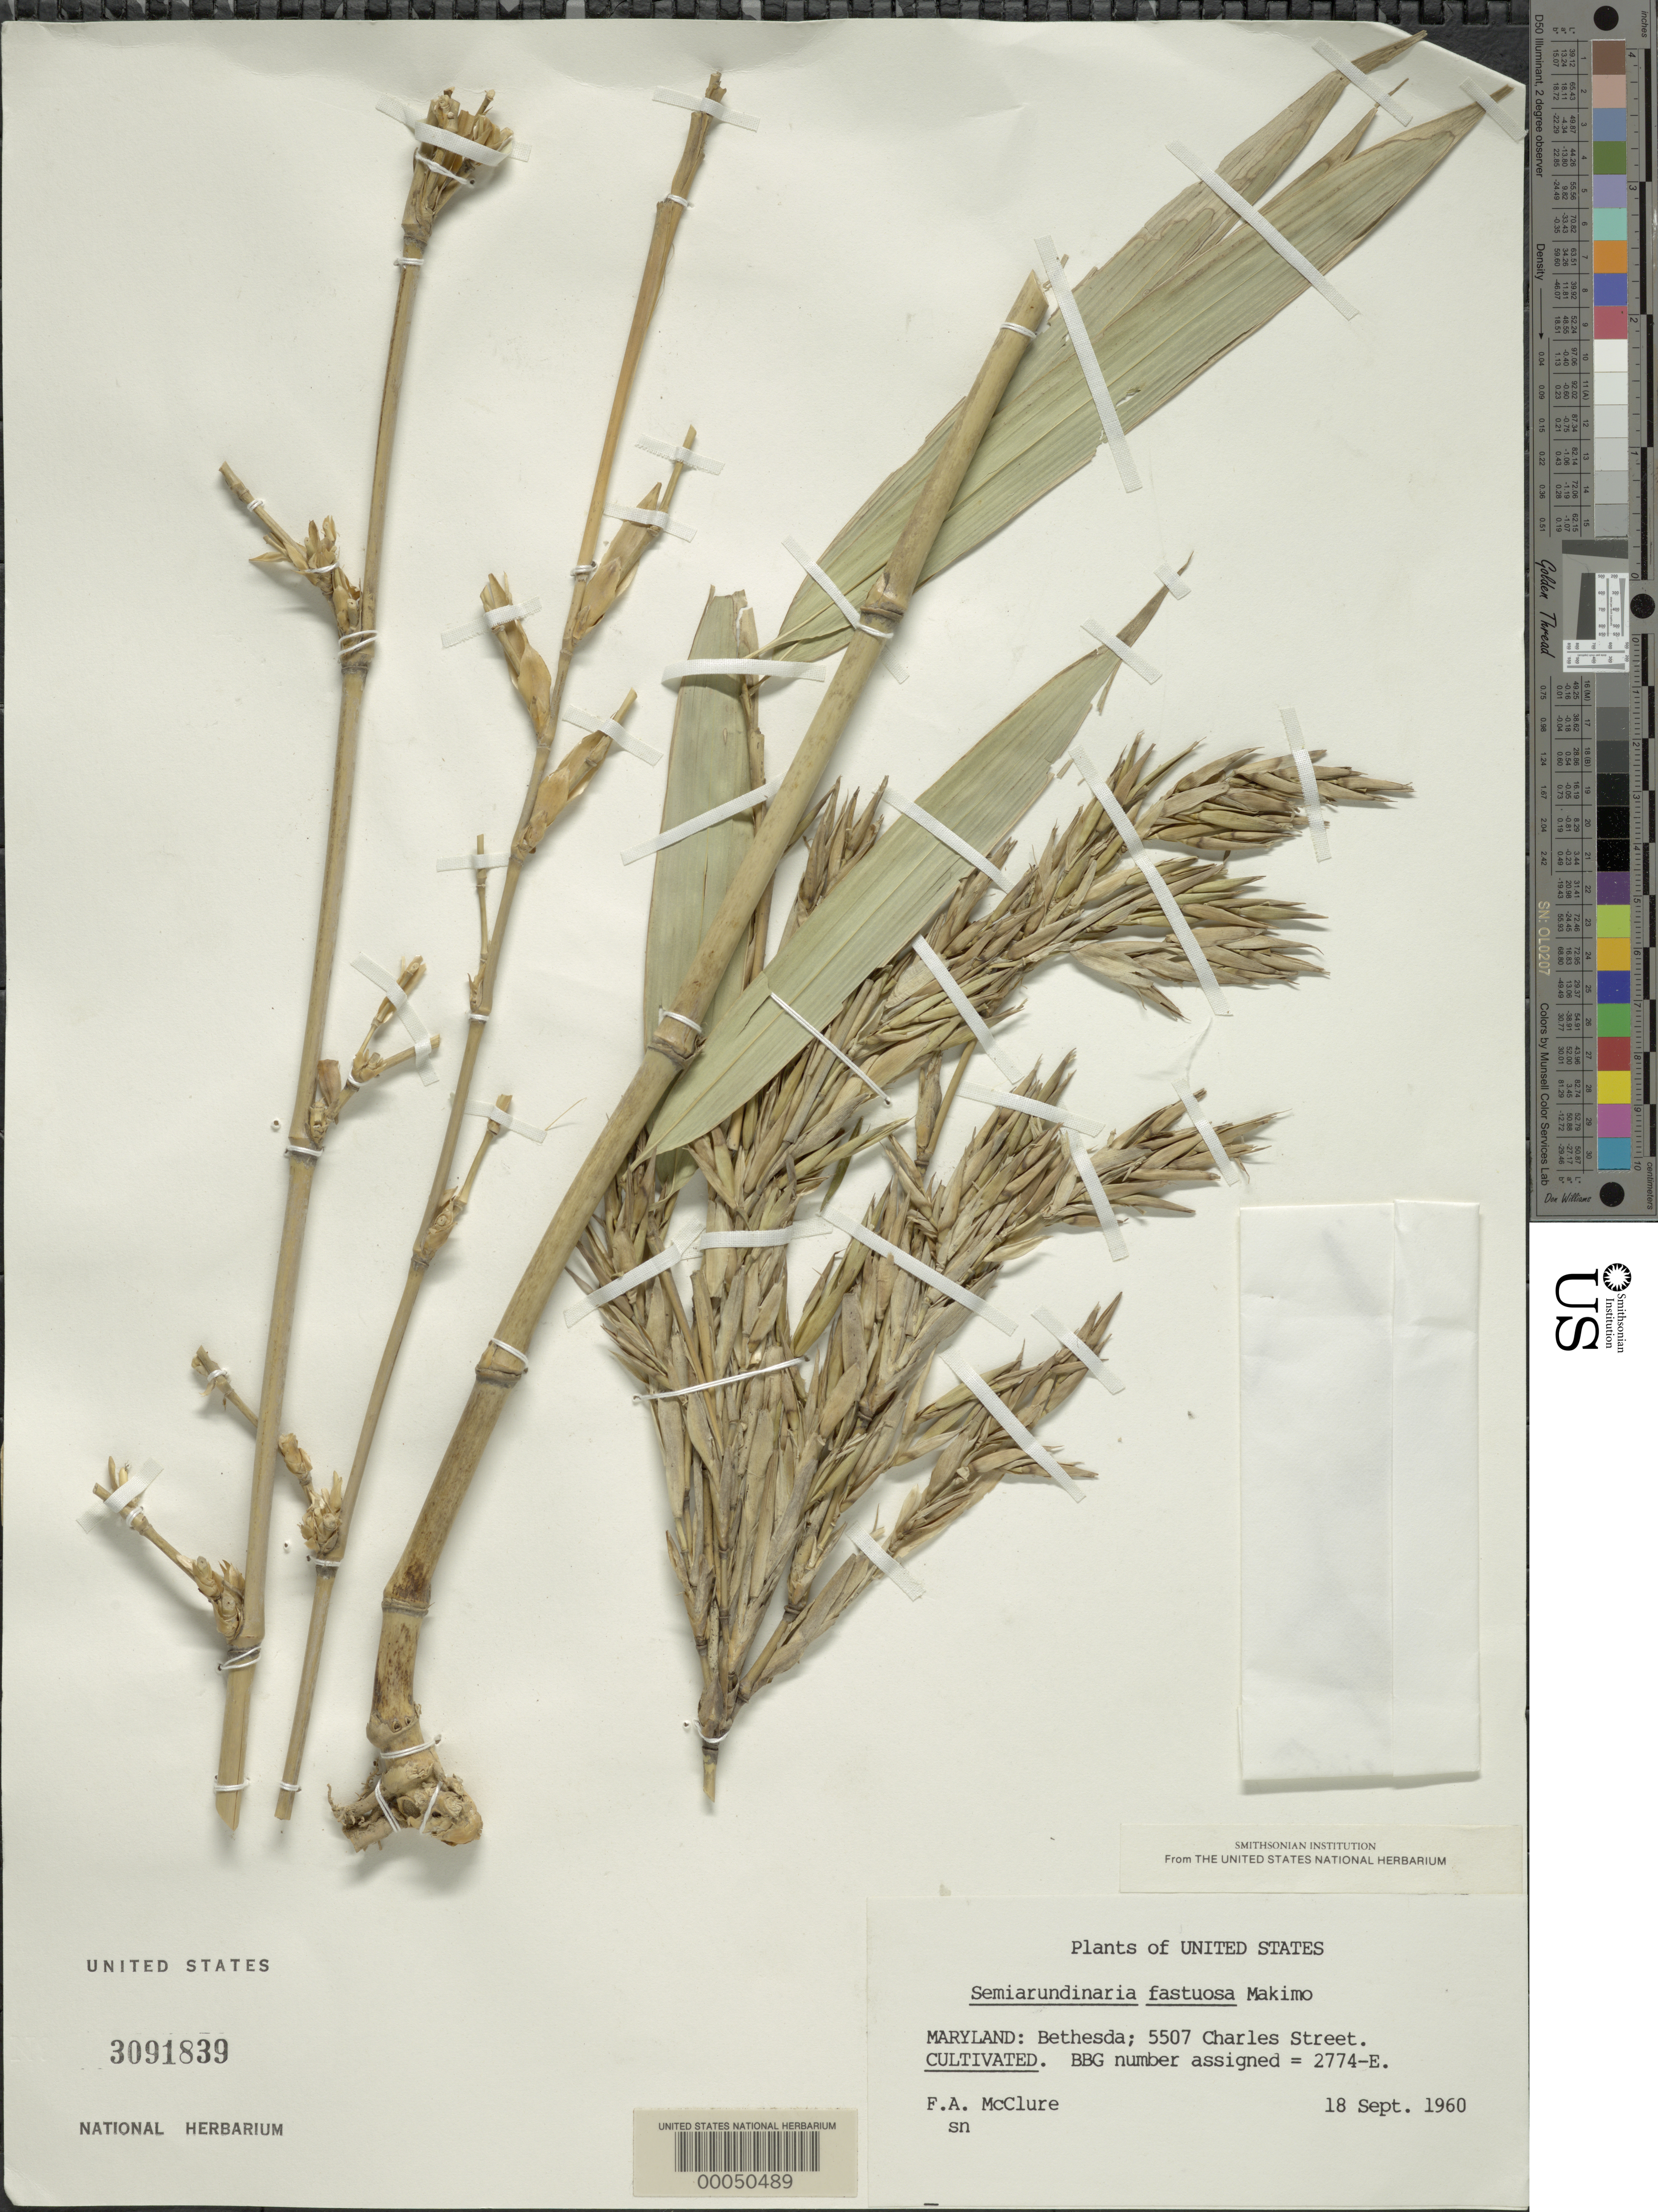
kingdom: Plantae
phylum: Tracheophyta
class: Liliopsida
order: Poales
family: Poaceae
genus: Semiarundinaria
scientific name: Semiarundinaria fastuosa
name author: Makino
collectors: F. A. McClure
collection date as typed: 18 Sep 1960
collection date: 1960-09-18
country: United States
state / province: Maryland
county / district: Montgomery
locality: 5507 Charles Street, Bethesda (McClure's garden)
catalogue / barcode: US 3091839